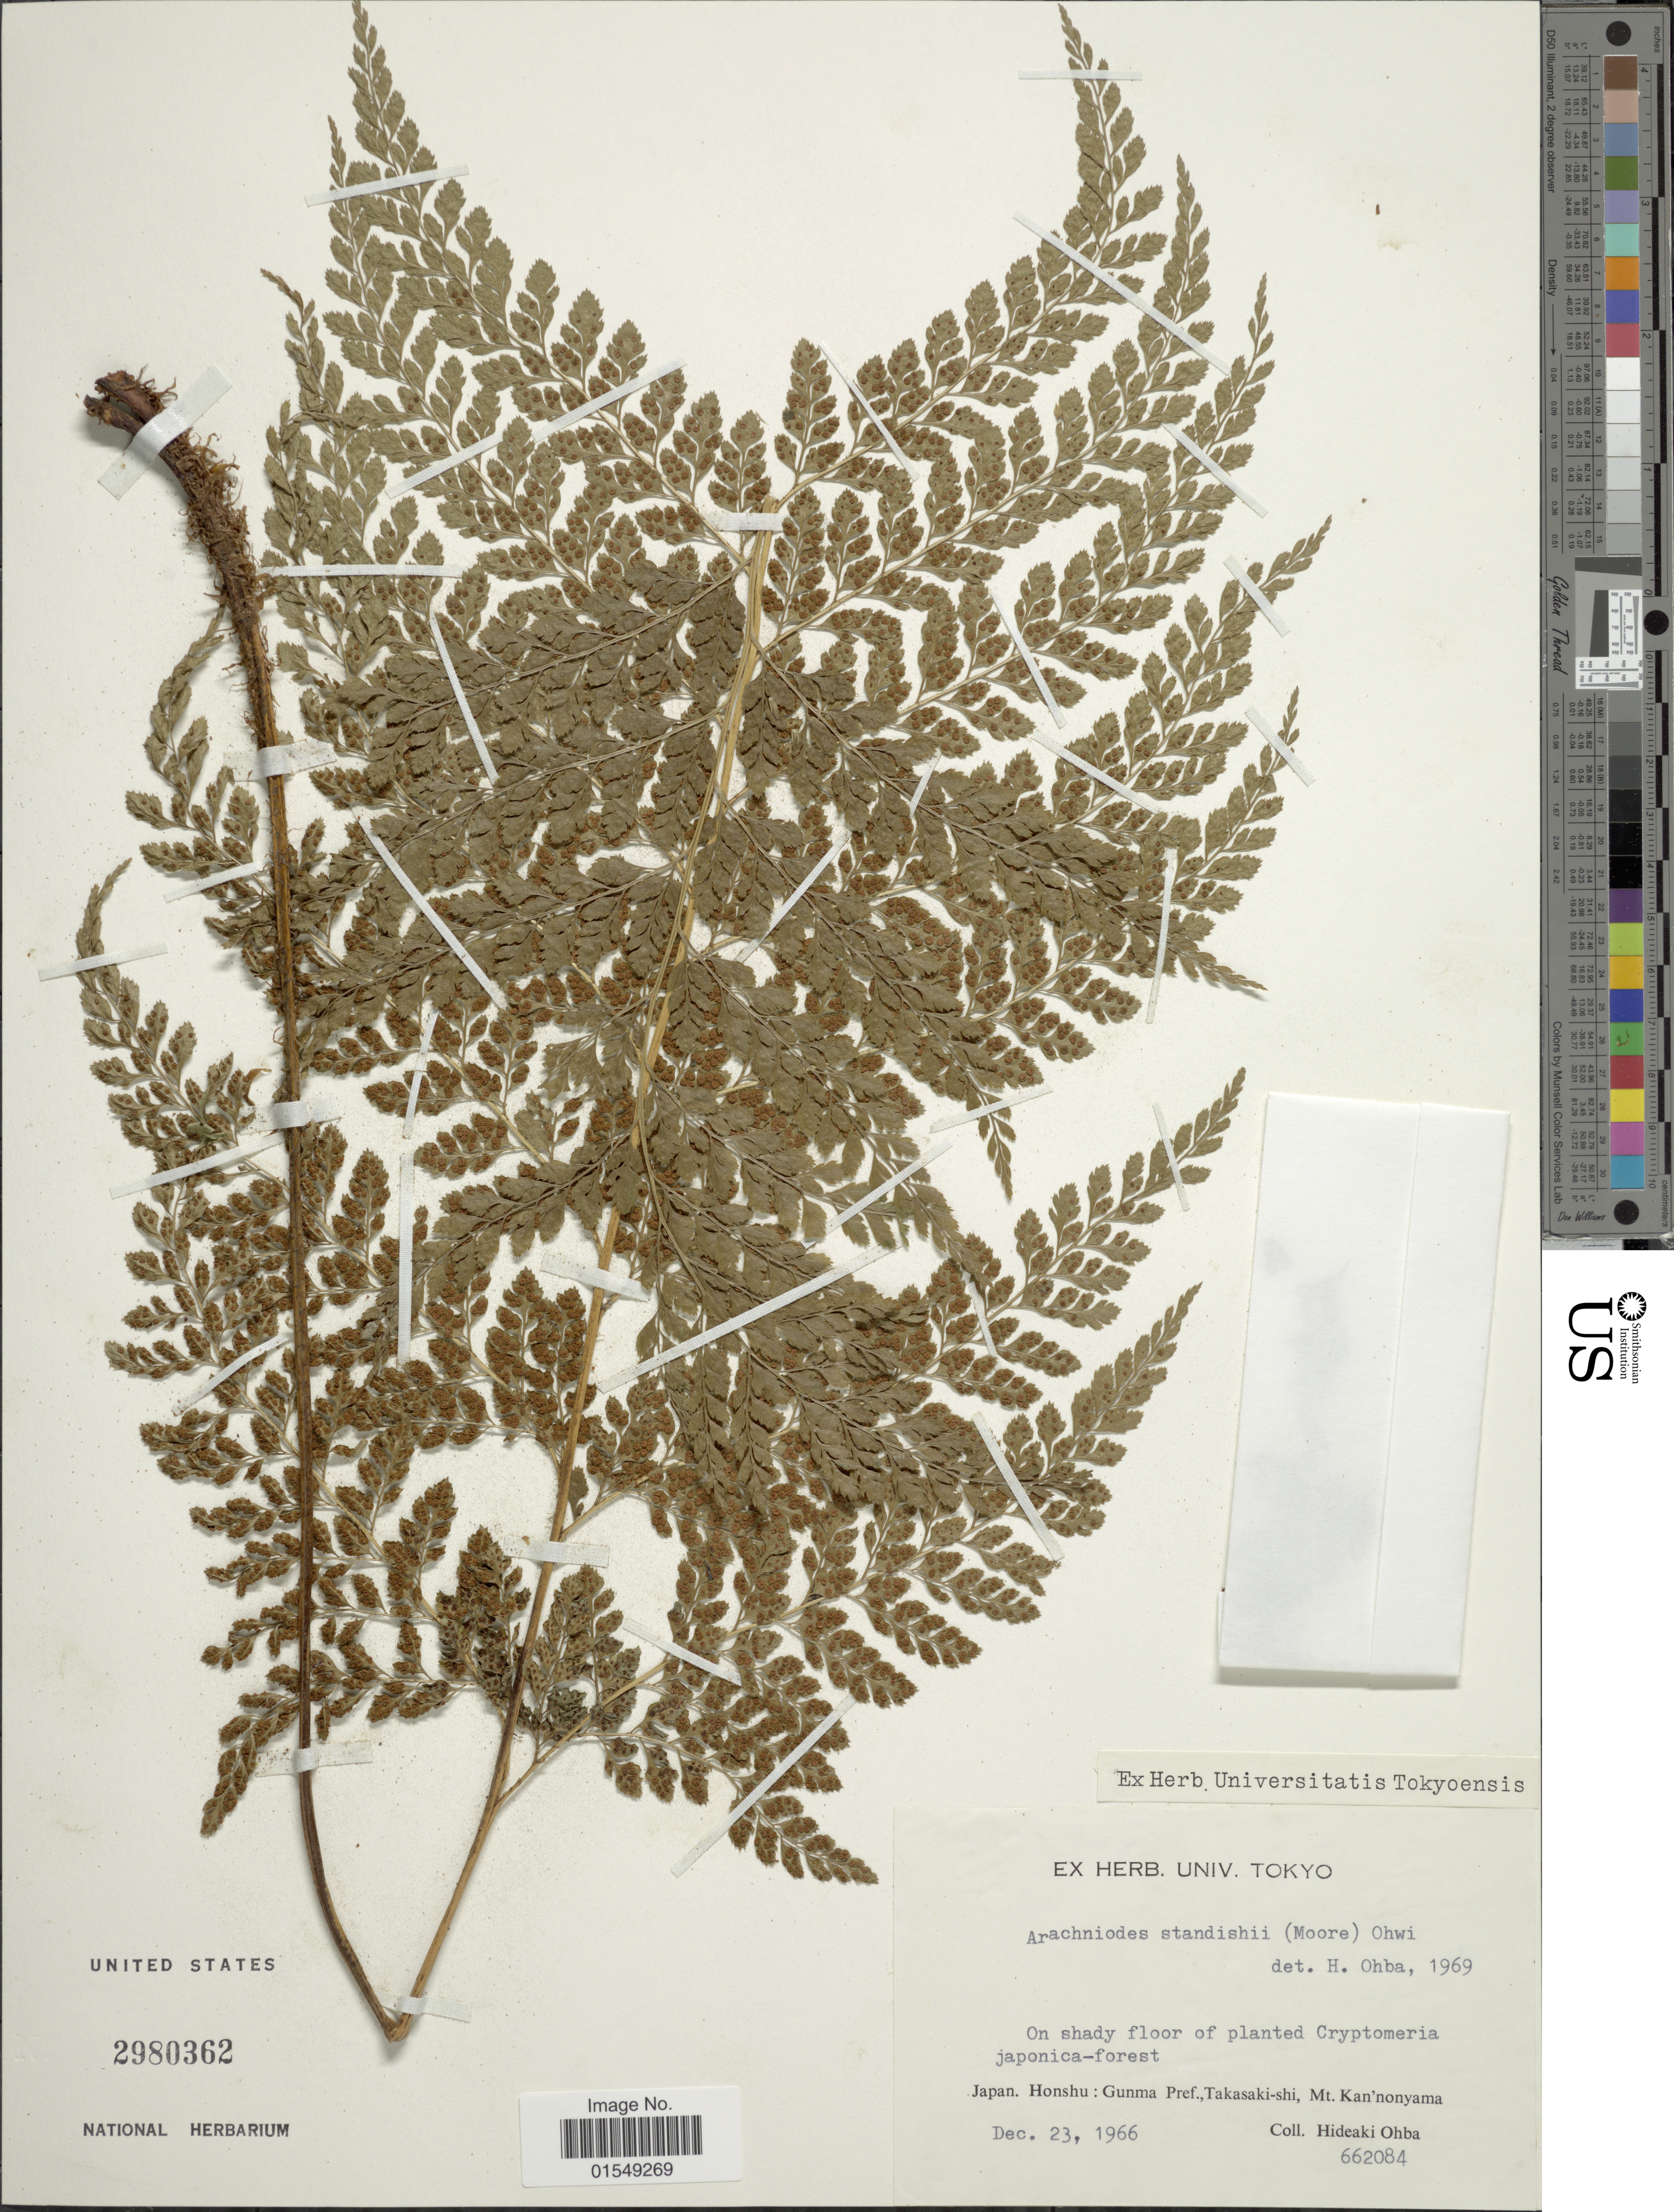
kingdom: Plantae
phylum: Tracheophyta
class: Polypodiopsida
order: Polypodiales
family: Dryopteridaceae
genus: Arachniodes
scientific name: Arachniodes standishii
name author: (T. Moore) Ohwi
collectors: H. Ohba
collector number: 662084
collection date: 1966-12-23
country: Japan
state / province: Gunma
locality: Japan, Honshu: Gunma Pref., Takasaki-shi, Mt. Kan'nonyama, Cryptomeria japonica-forest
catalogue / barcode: US 2980362